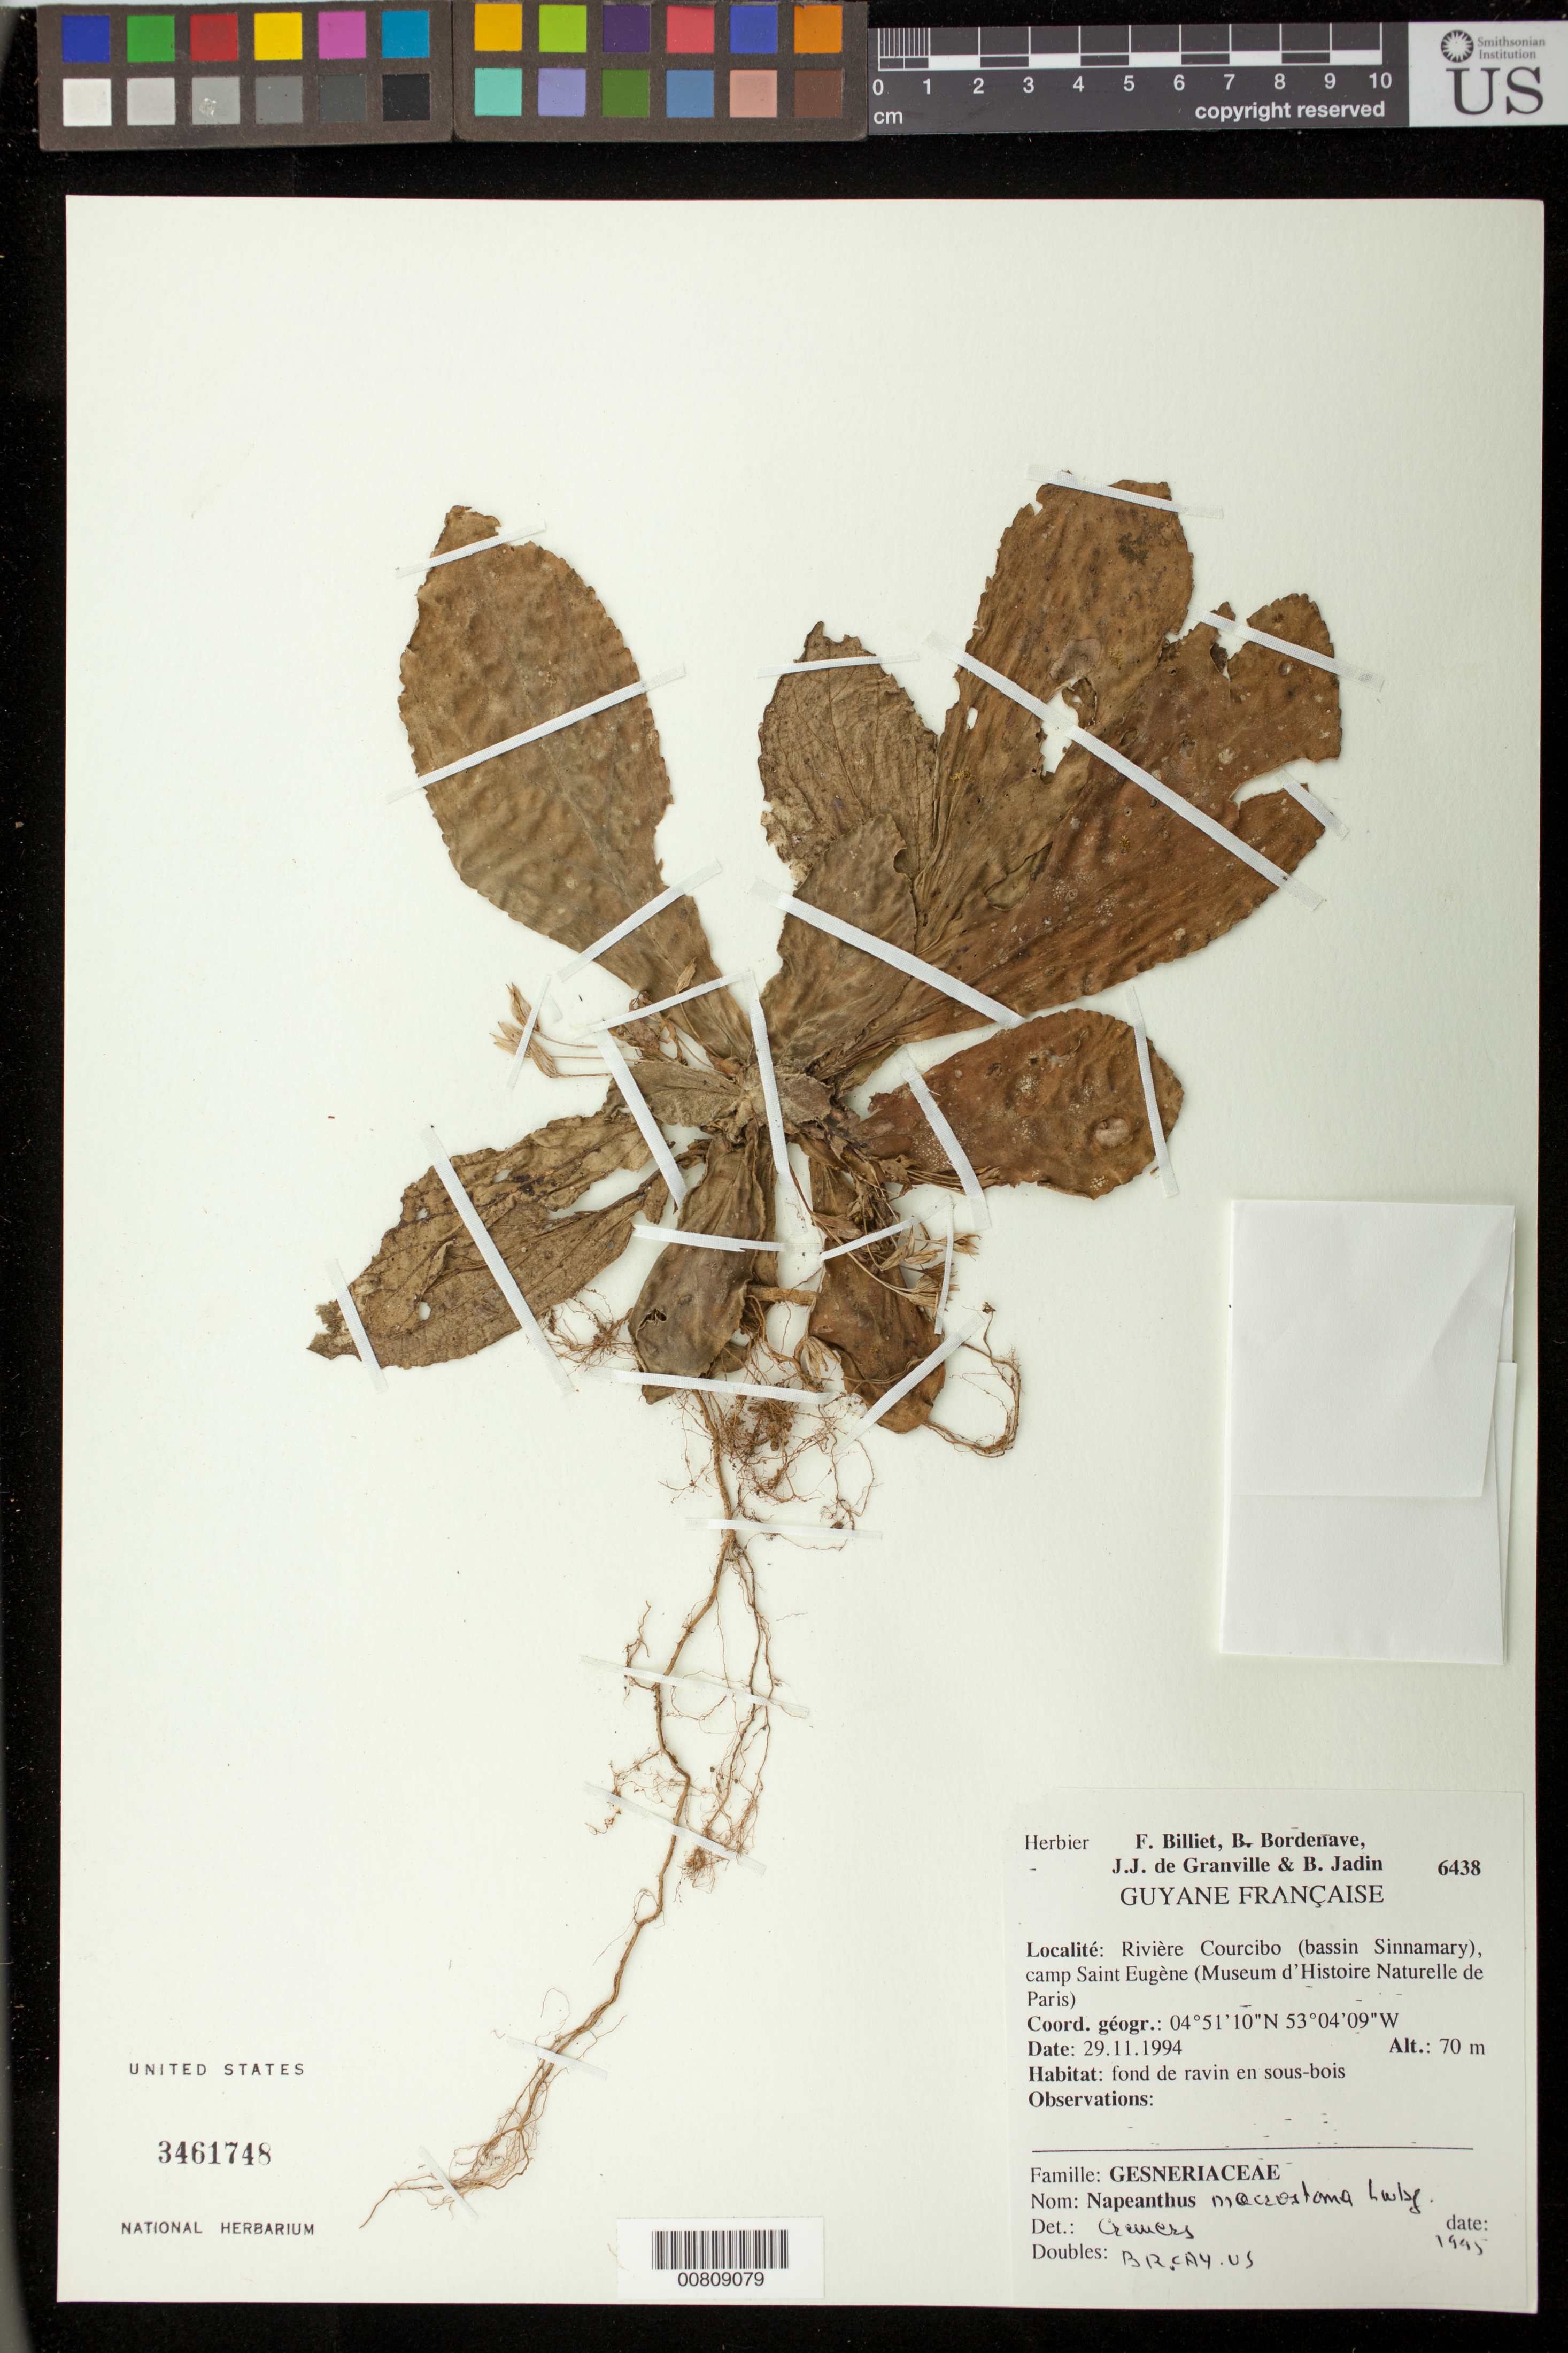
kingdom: Plantae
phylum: Tracheophyta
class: Magnoliopsida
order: Lamiales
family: Gesneriaceae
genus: Napeanthus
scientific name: Napeanthus macrostoma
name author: Leeuwenb.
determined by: Cremers, Georges A.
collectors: F. Billiet, B. Bordenave, J.-J. de Granville & B. Jadin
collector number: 6438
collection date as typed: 29-Nov-94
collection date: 1994-11-29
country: French Guiana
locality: Rivière Courcibo (Bassin Sinnamary), camp Saint Eugène (Museum d'Histoire Naturelle de Paris)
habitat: Bottom of ravine, understory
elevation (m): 70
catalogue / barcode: US 3461748